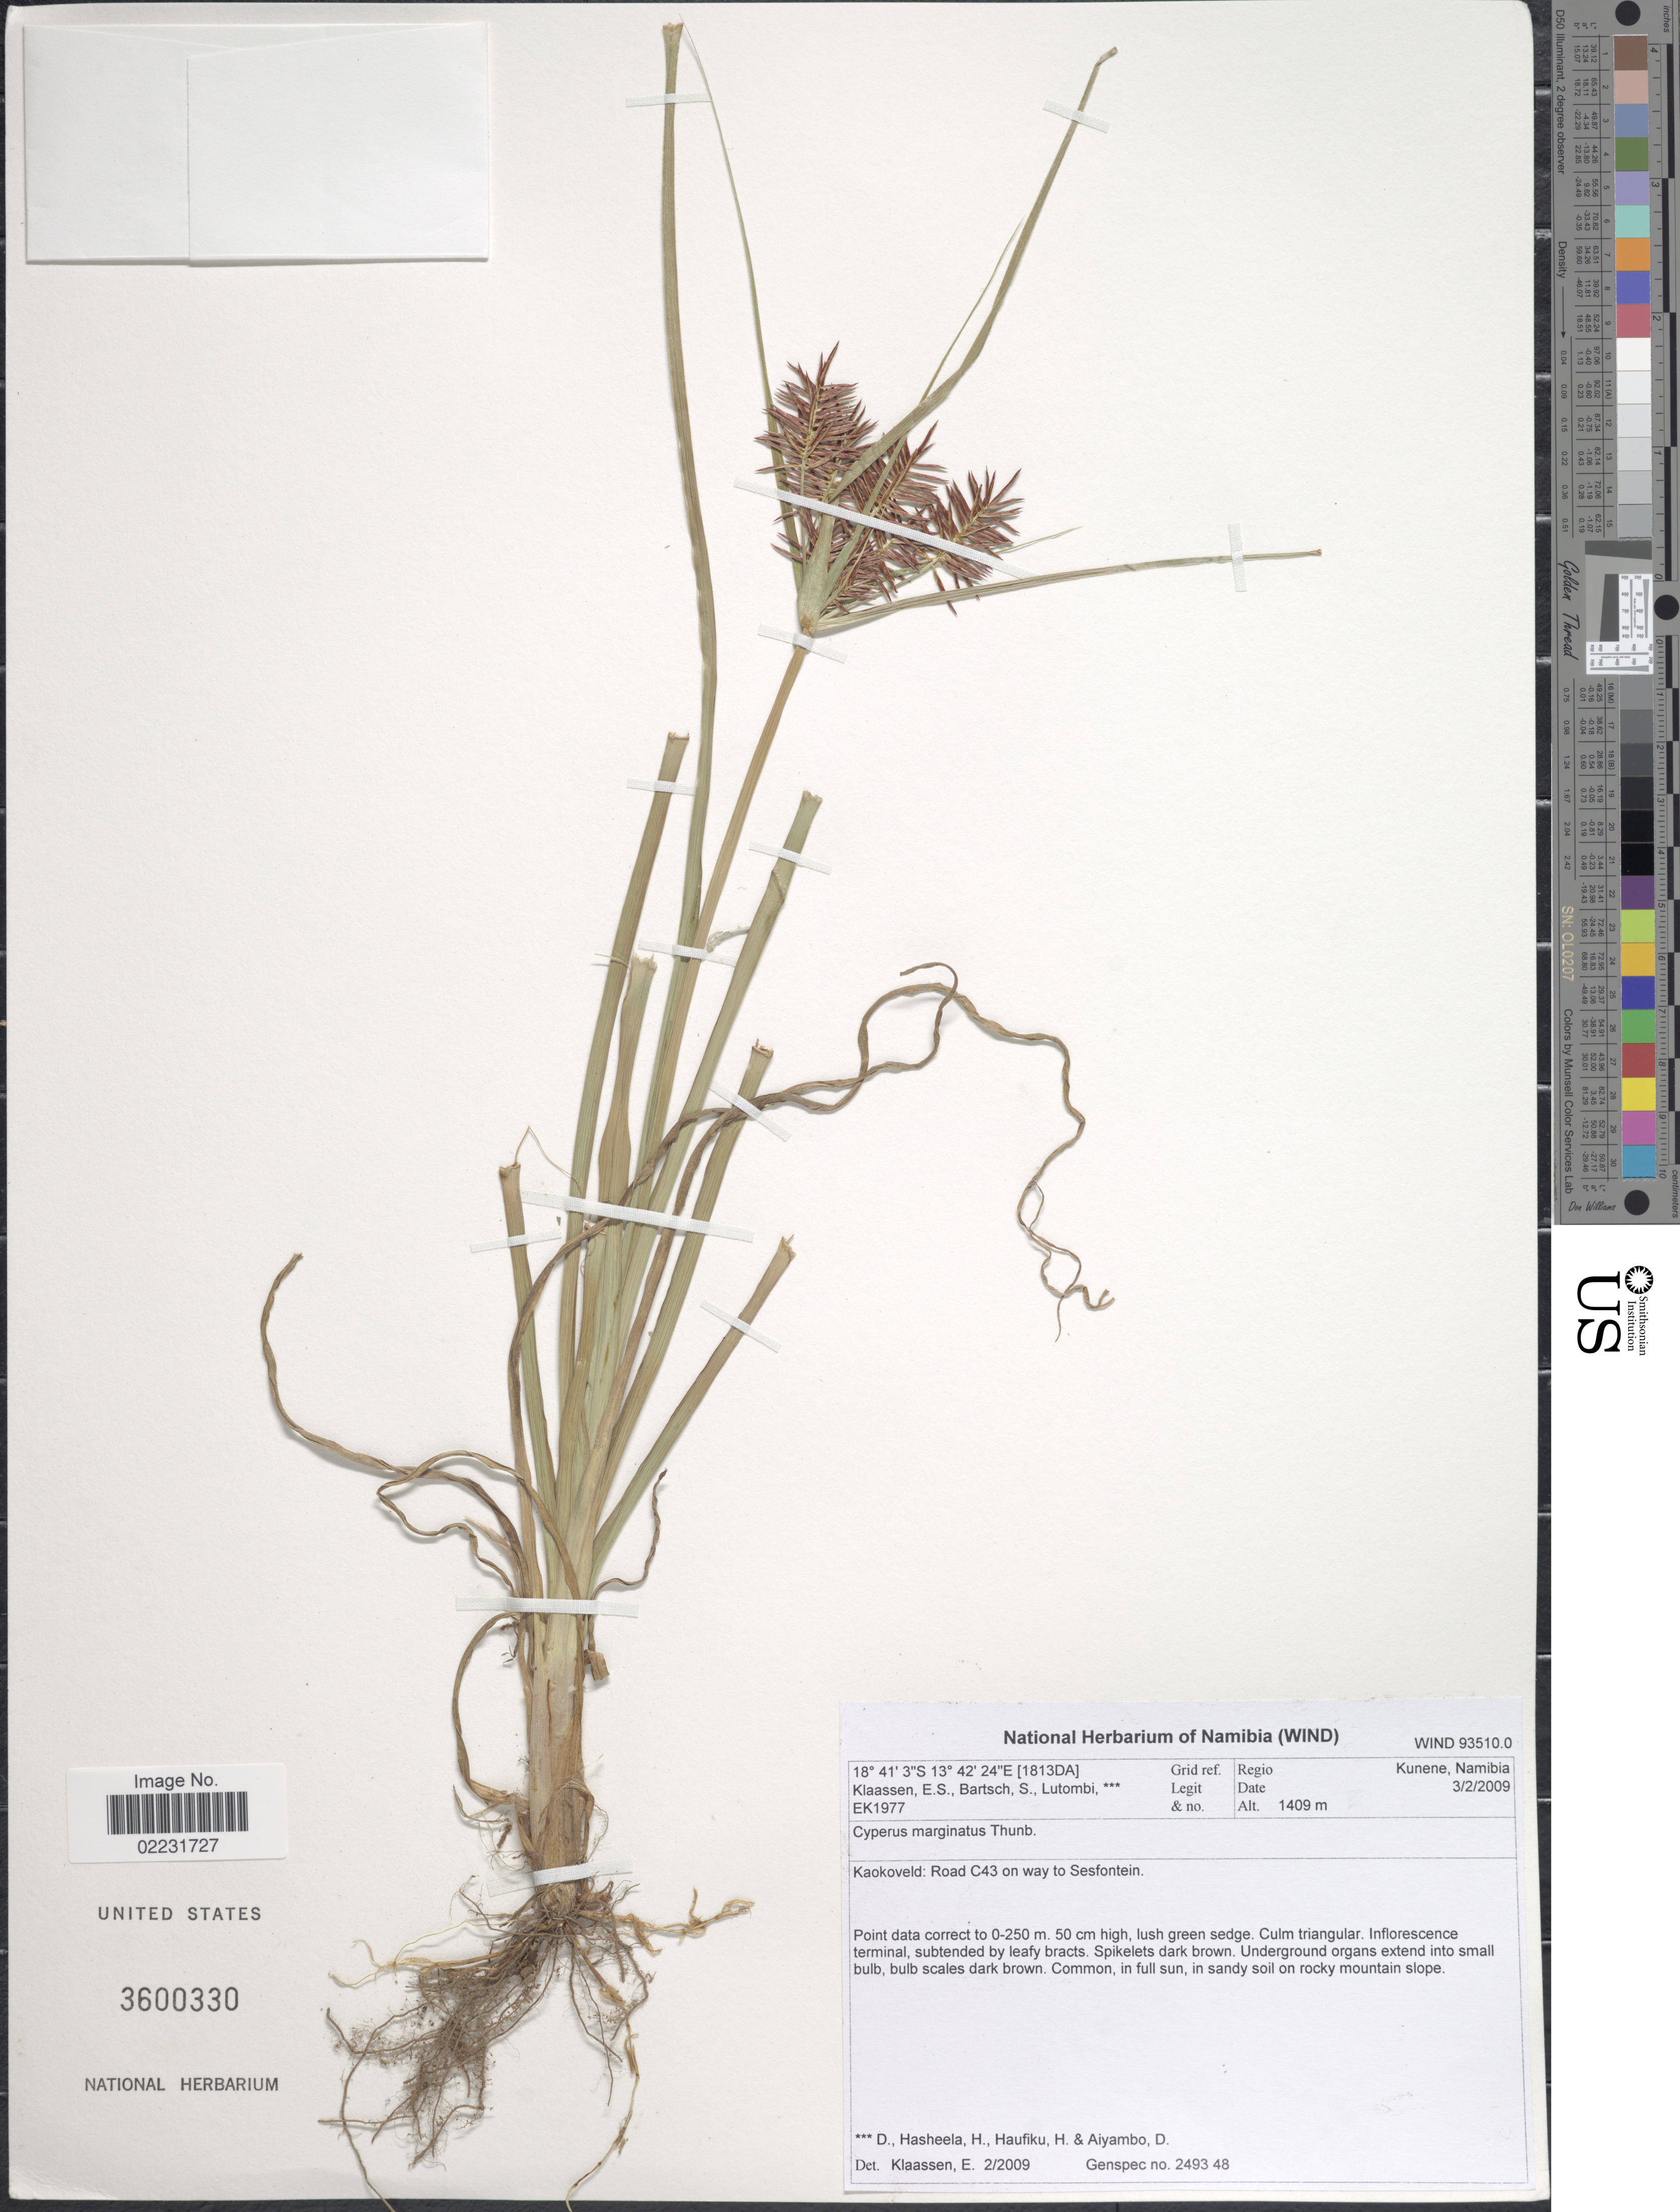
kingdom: Plantae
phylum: Tracheophyta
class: Liliopsida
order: Poales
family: Cyperaceae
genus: Cyperus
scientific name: Cyperus marginatus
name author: Thunb.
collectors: E. S. Klaassen, S. Bartsch, D. Lutombi, H. Hasheela & et al.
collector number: Ek1977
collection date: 2009-02-03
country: Namibia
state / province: Kunene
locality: Kaokoveld, Road C43 on way to Sesfontein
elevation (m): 1409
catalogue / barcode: US 3600330